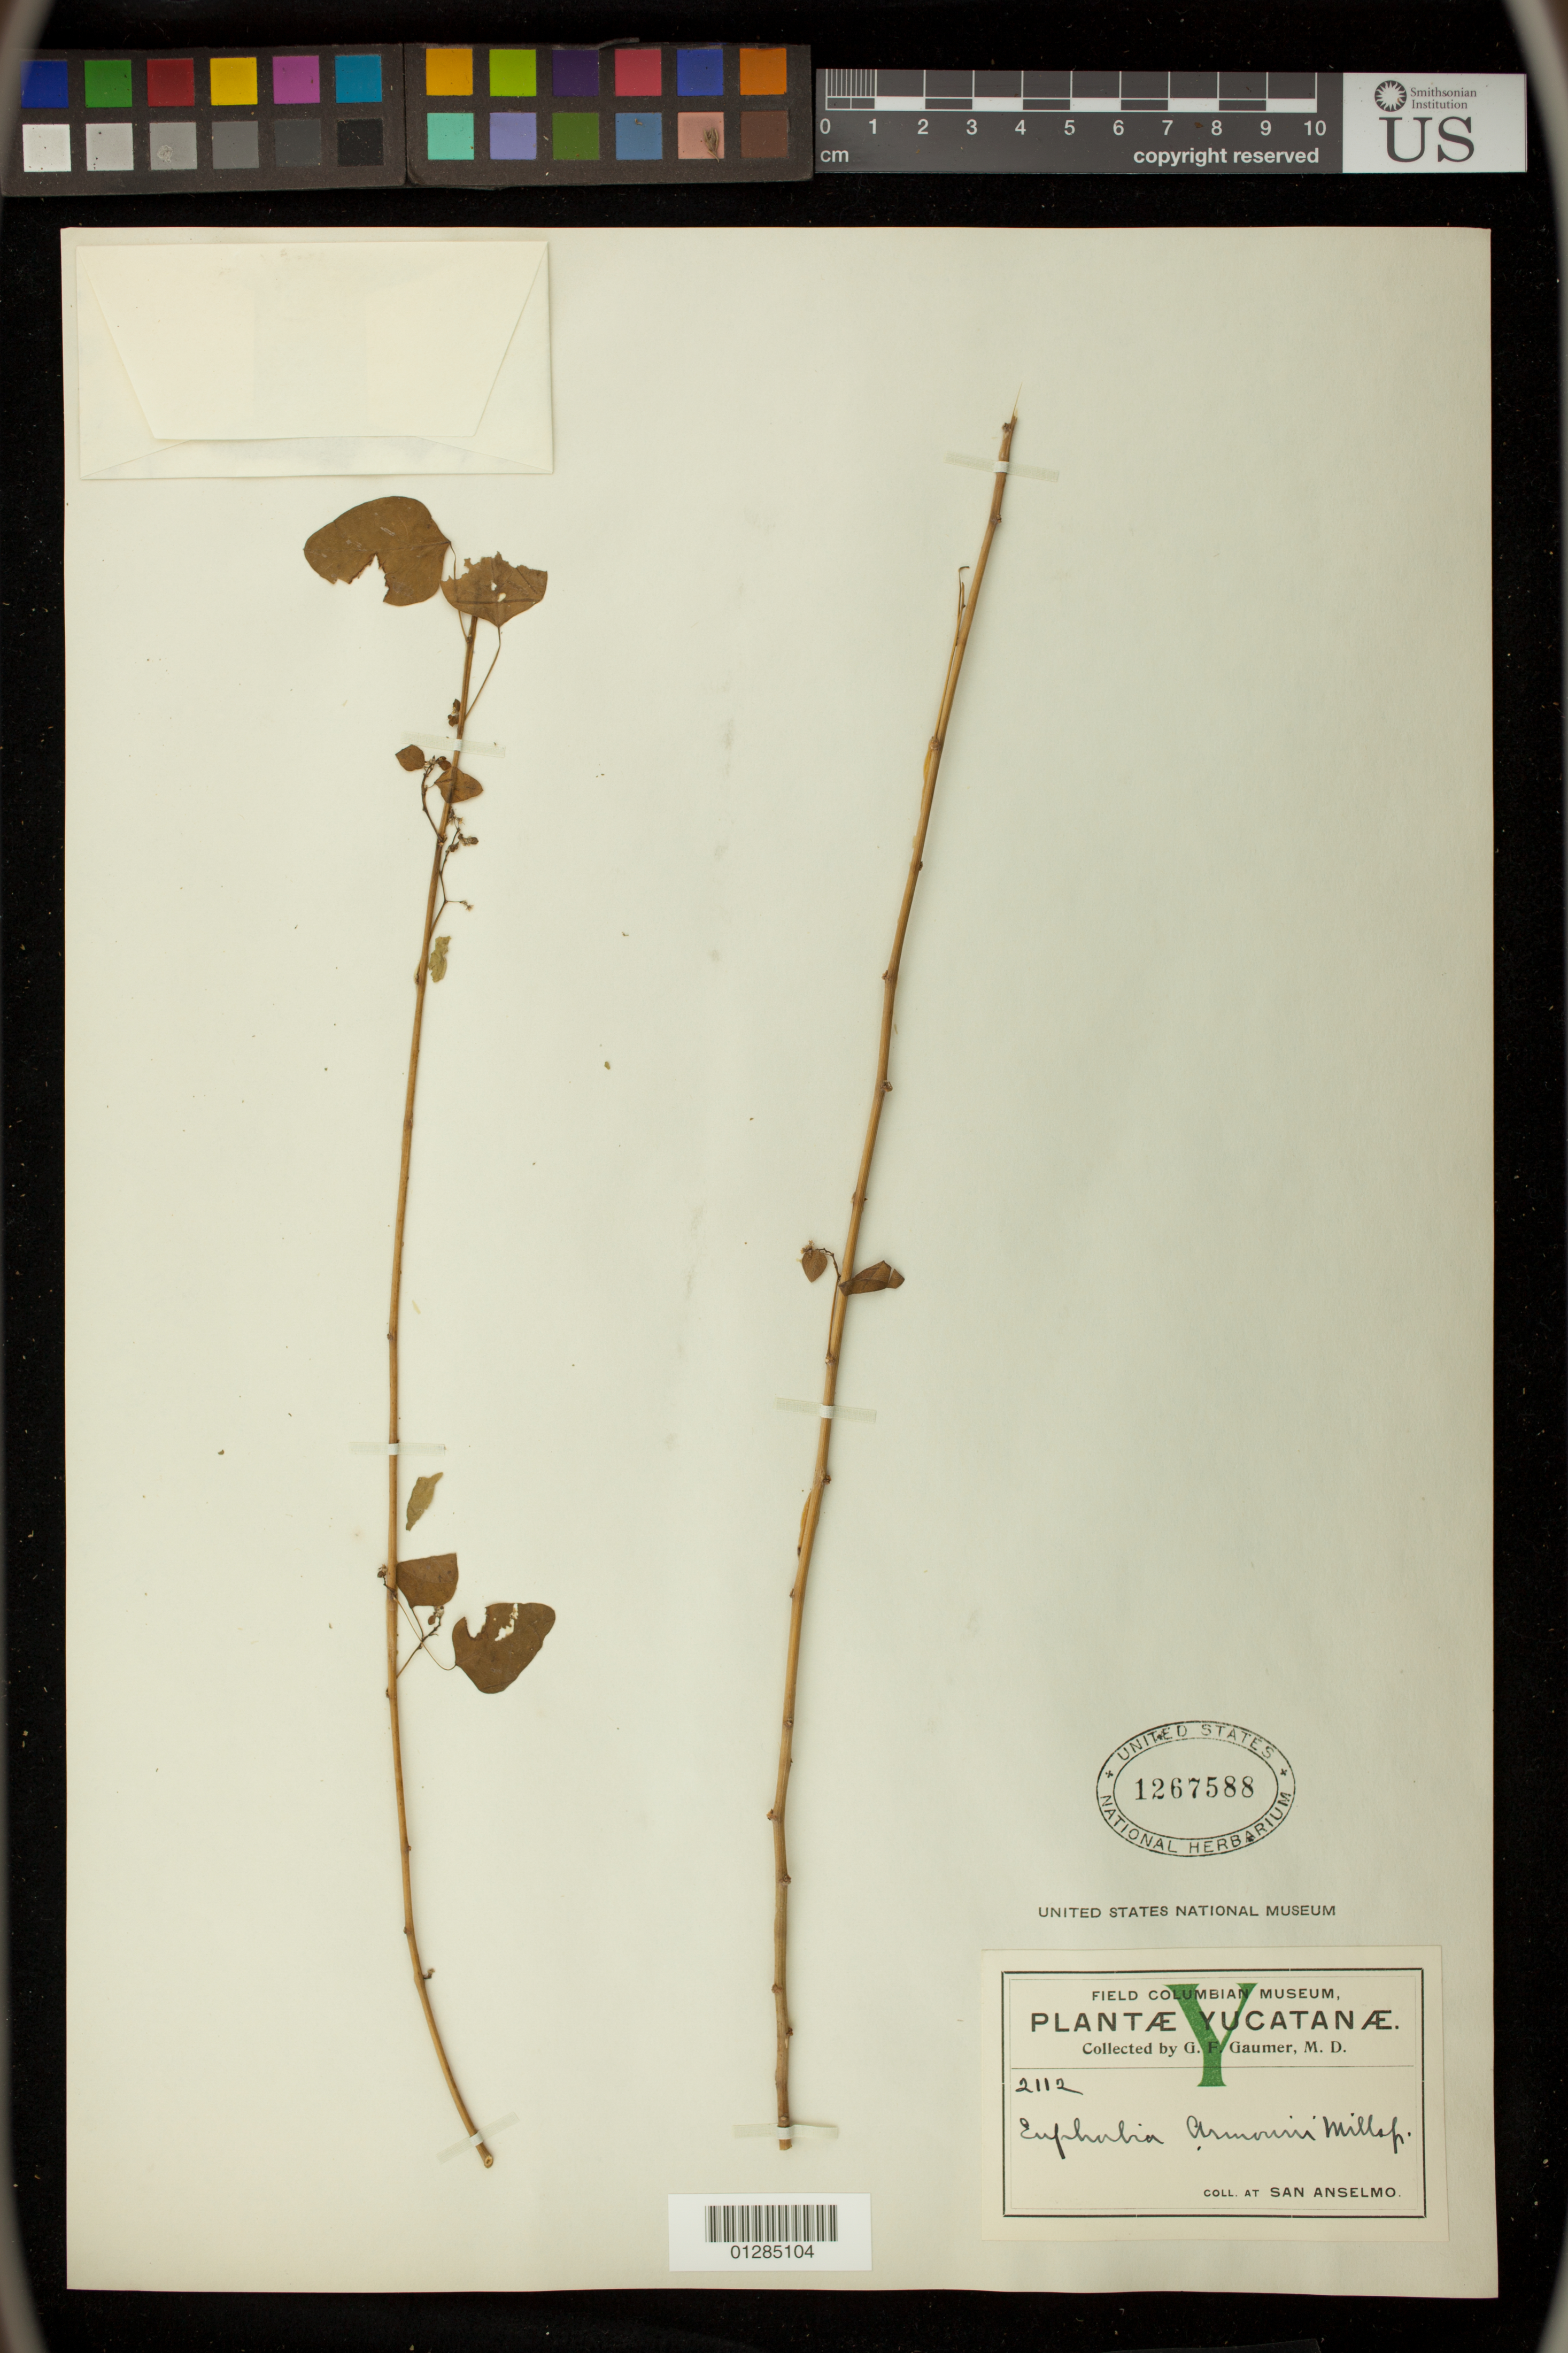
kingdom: Plantae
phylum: Tracheophyta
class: Magnoliopsida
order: Malpighiales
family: Euphorbiaceae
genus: Euphorbia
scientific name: Euphorbia armourii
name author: Millsp.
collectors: G. F. Gaumer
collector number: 2112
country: Mexico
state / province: Yucatán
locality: San Anselmo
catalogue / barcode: US 1267588